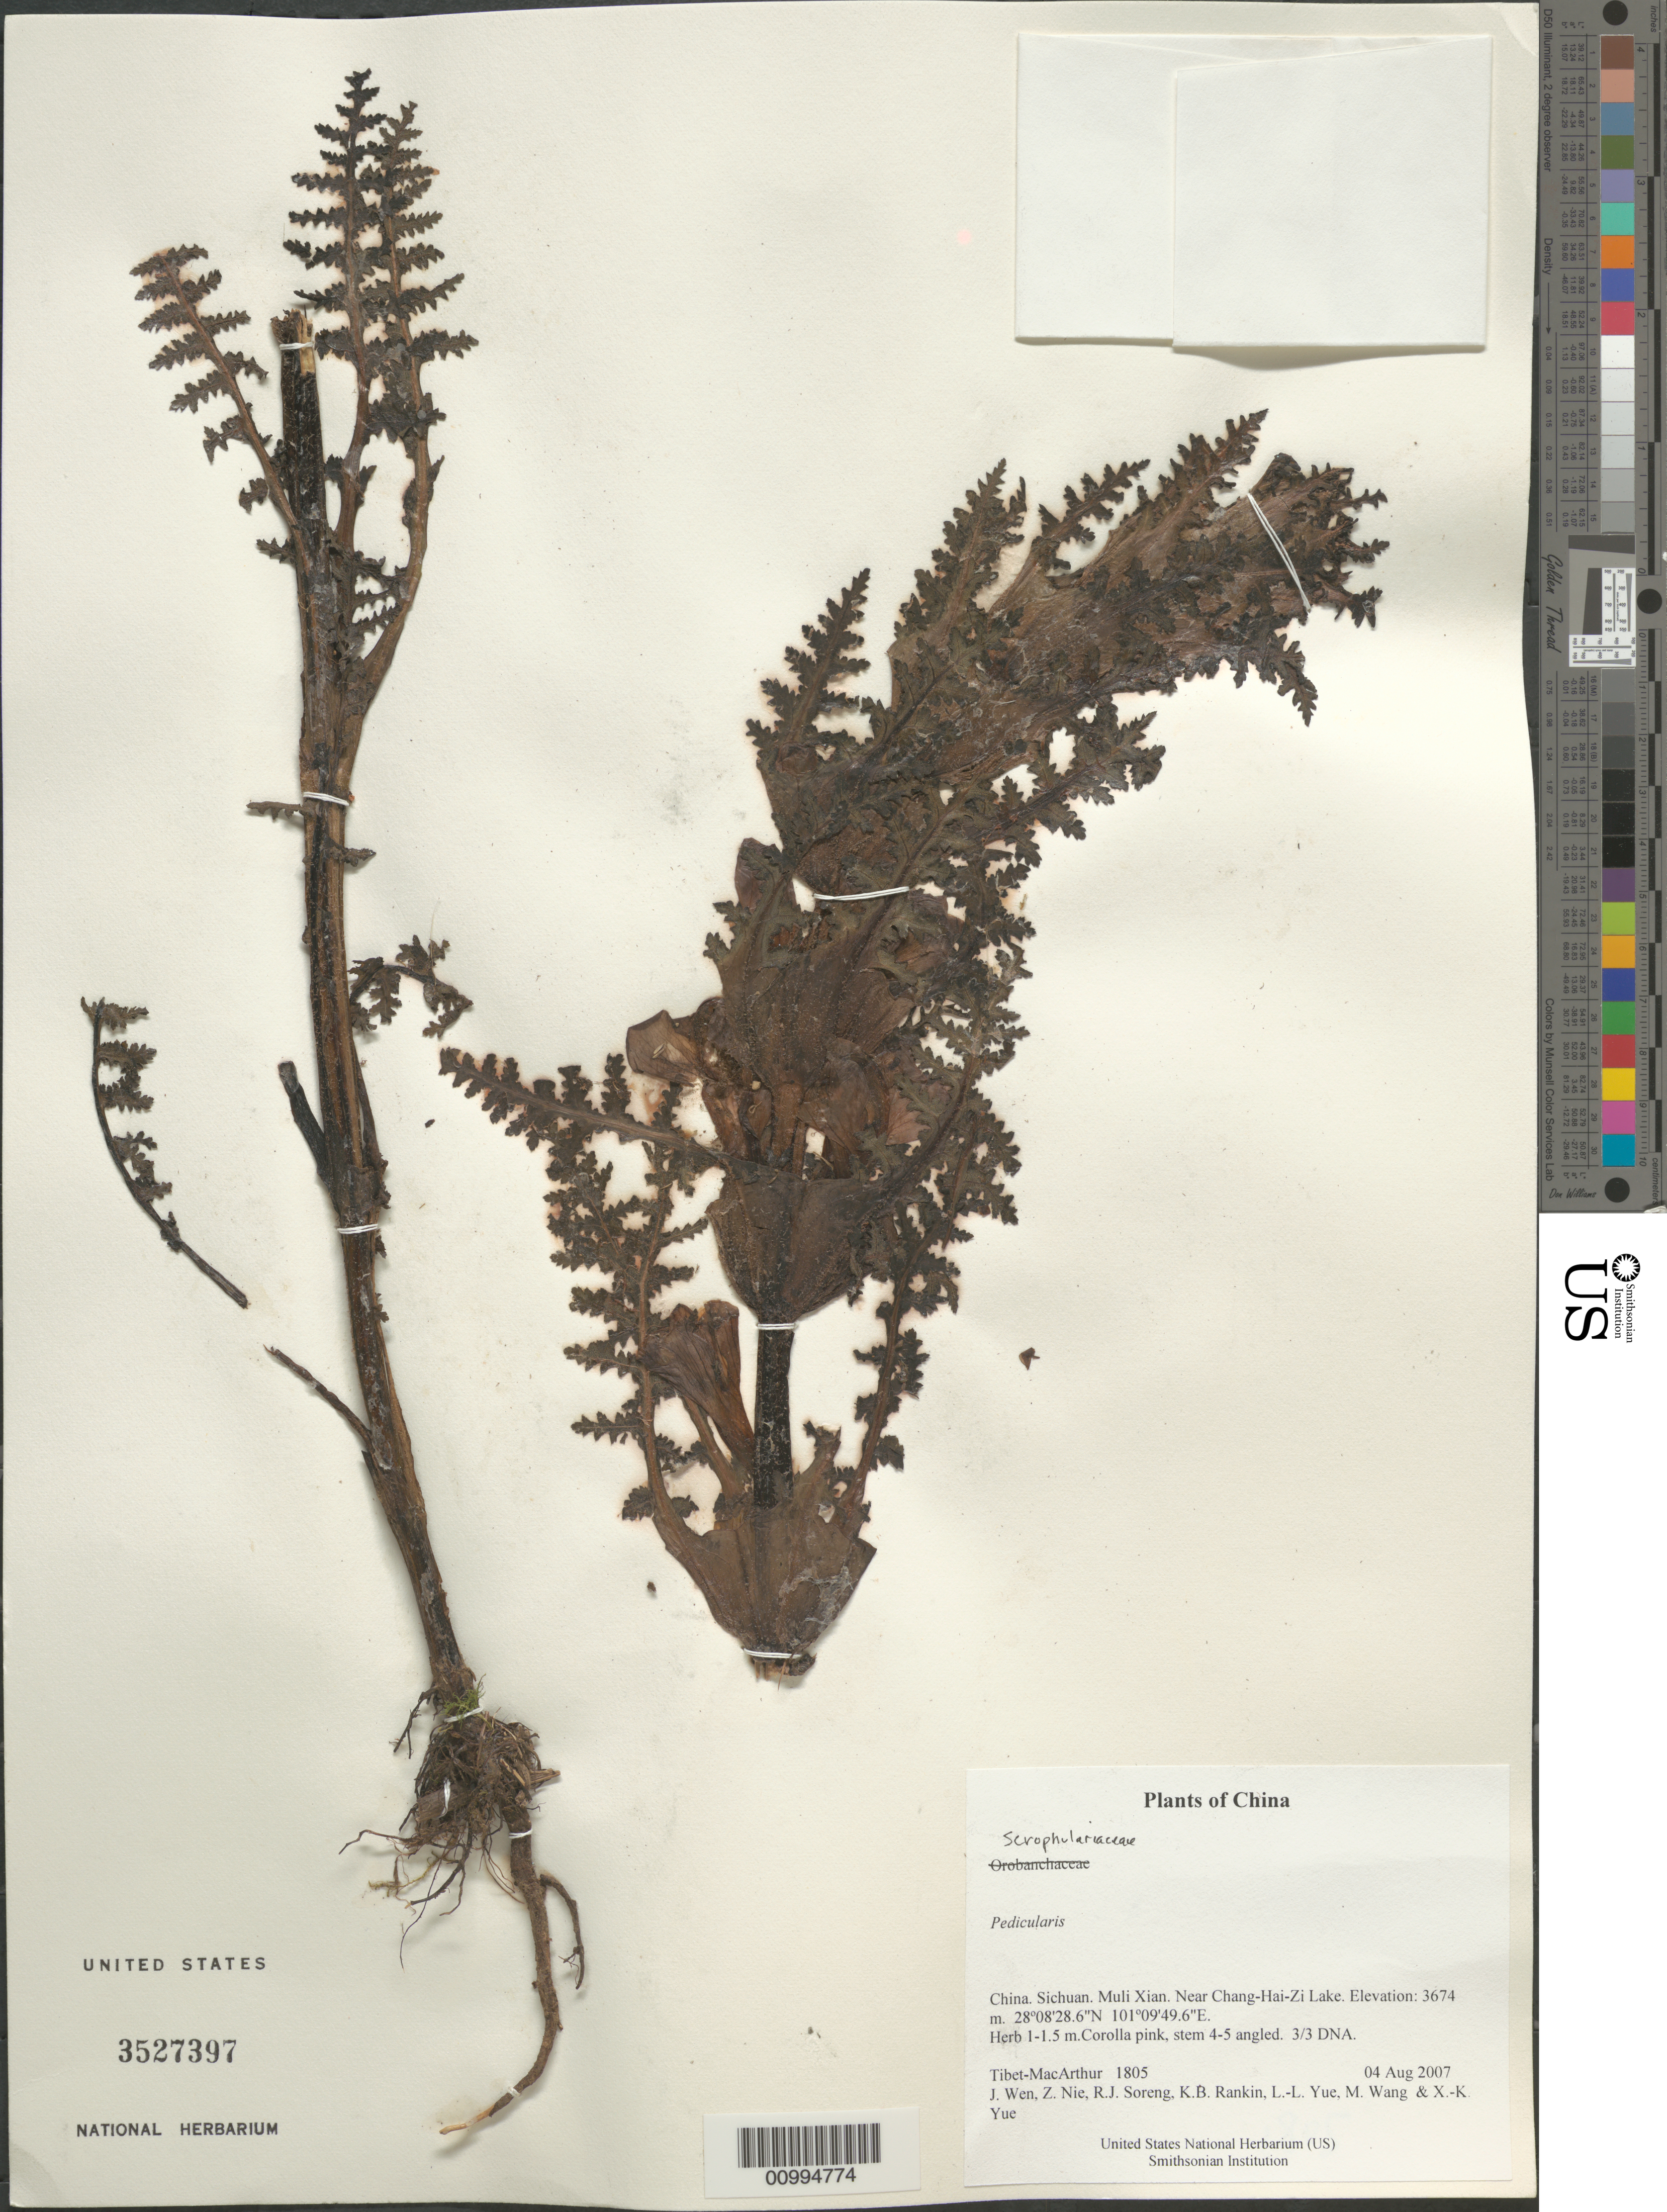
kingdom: Plantae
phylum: Tracheophyta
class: Magnoliopsida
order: Lamiales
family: Orobanchaceae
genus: Pedicularis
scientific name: Pedicularis sp.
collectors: Tibet-MacArthur, J. Wen, Z. Nie, R. J. Soreng, K. Rankin, L. Yue, M. Wang & X. Yue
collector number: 1805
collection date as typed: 04 Aug 2007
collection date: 2007-08-04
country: China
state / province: Sichuan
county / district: Muli Xian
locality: Near Chang-Hai-Zi Lake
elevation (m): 3674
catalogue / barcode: US 3527397